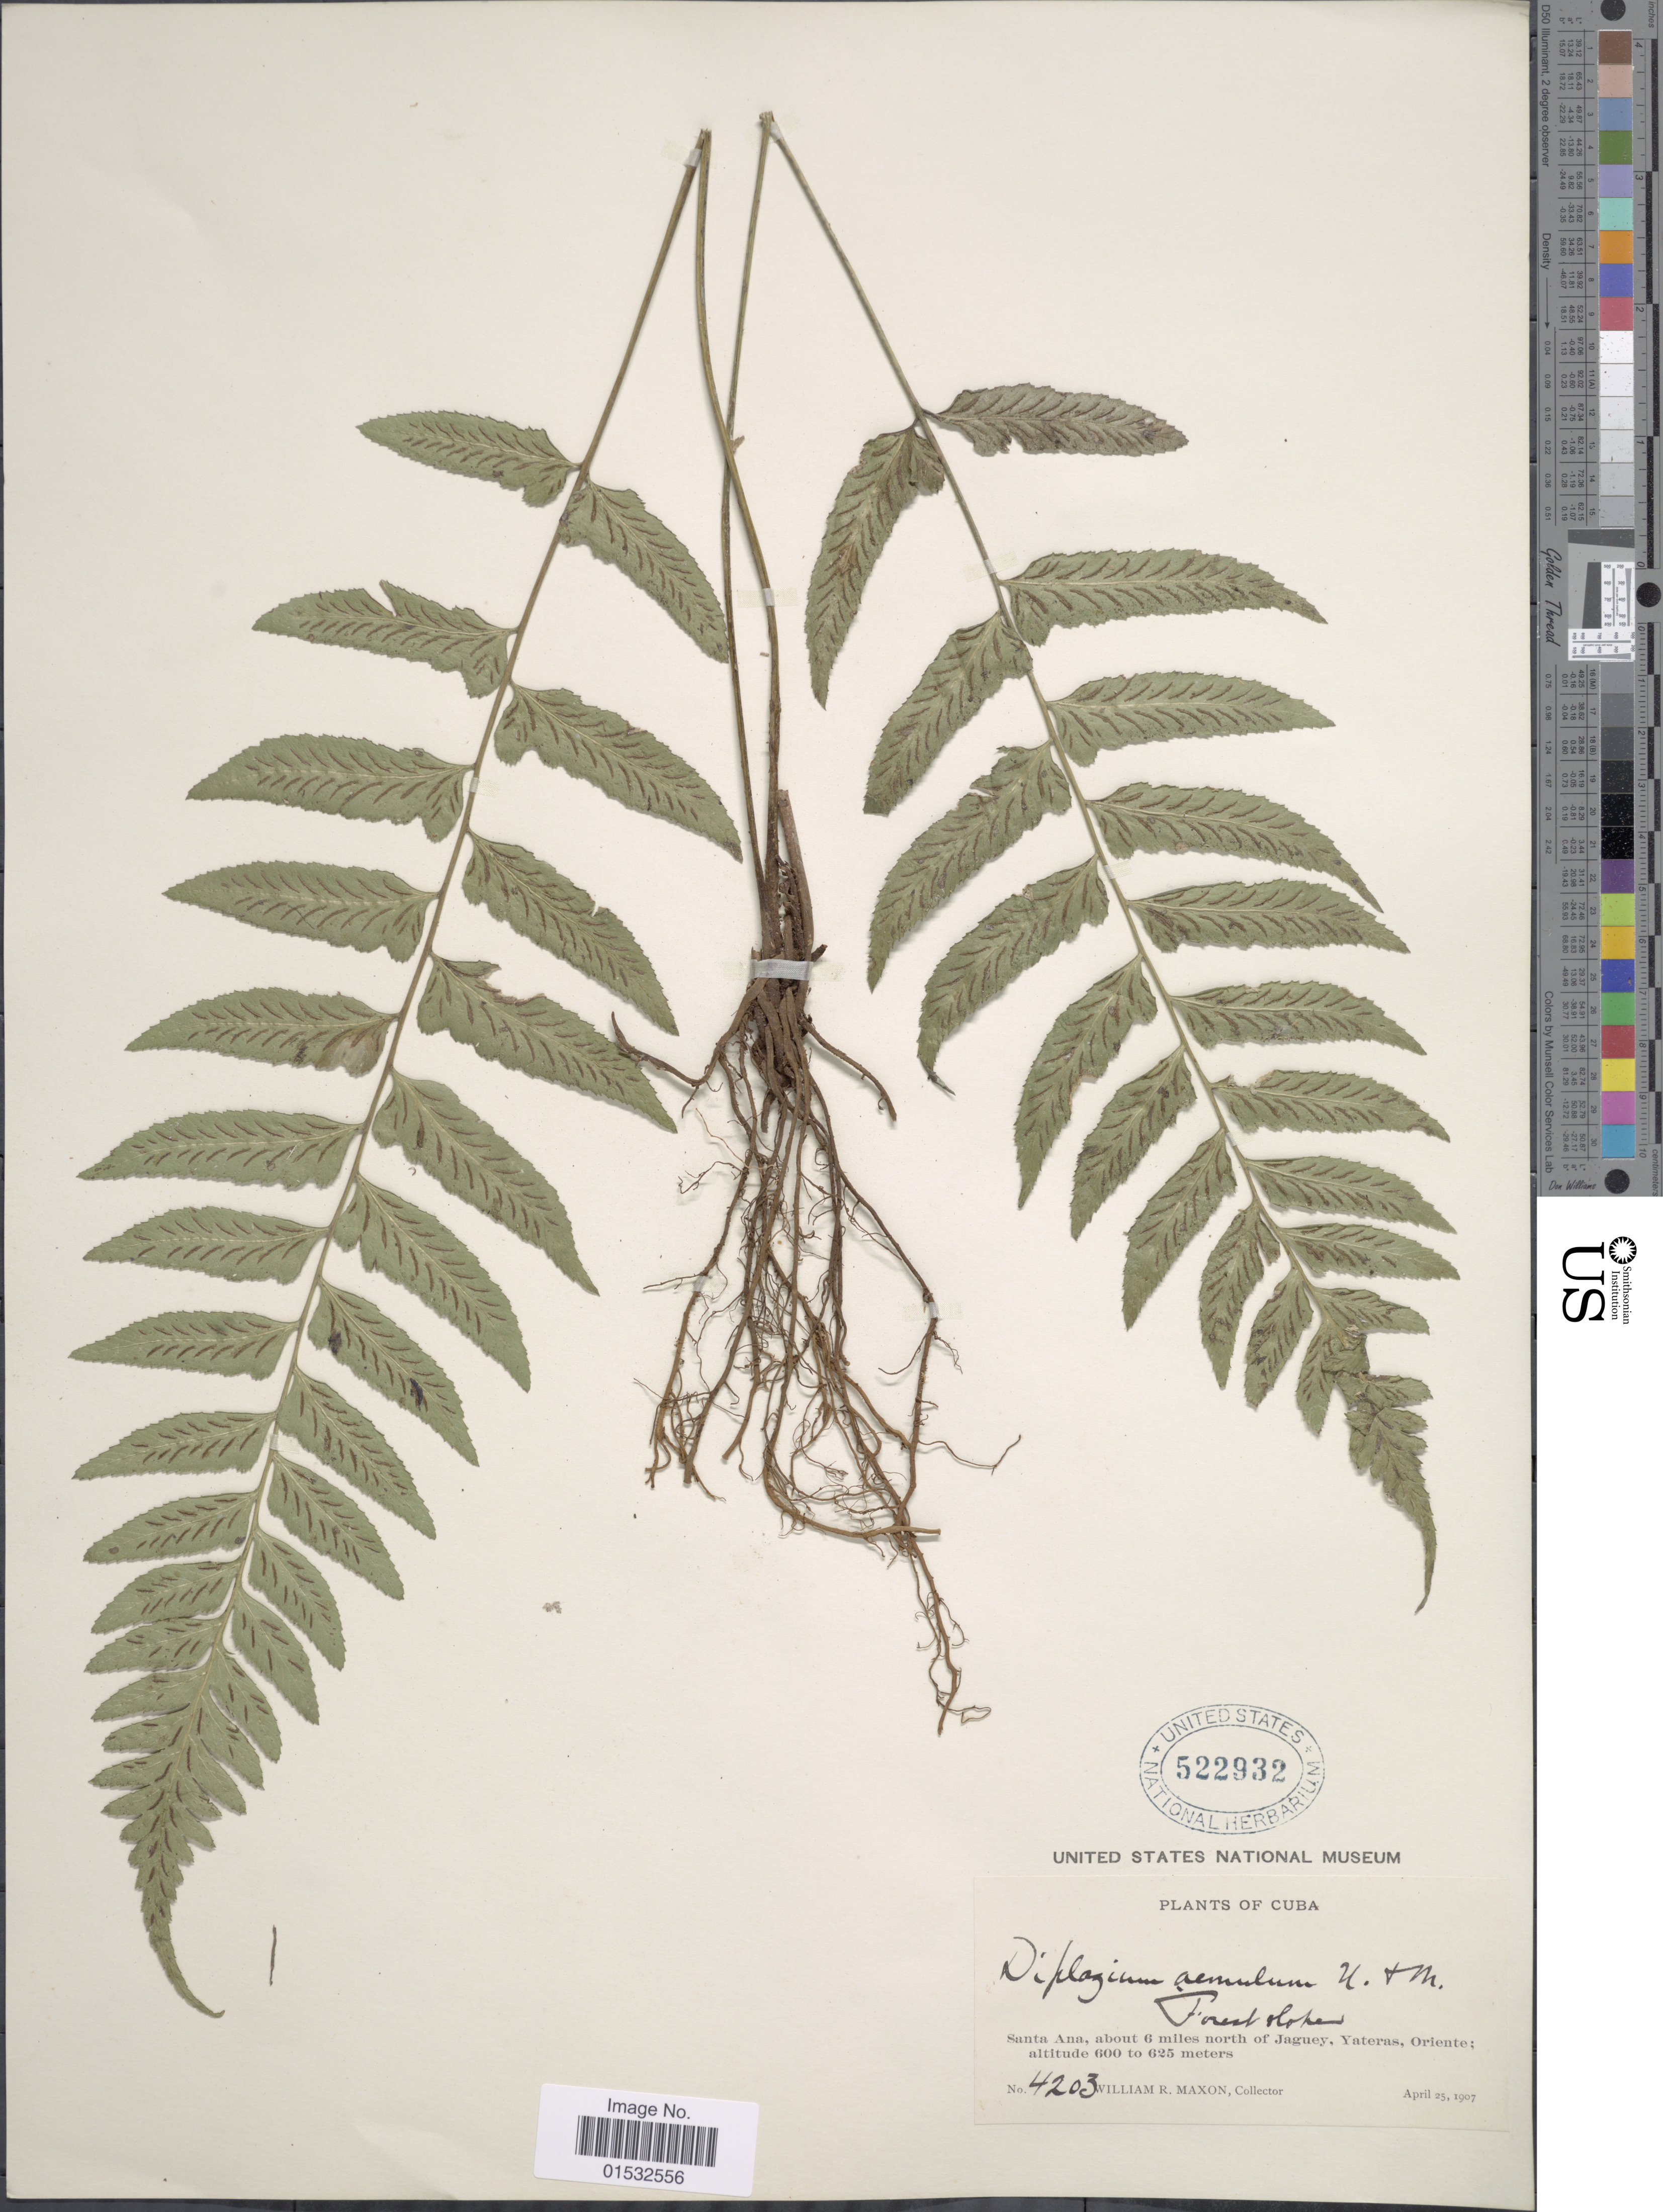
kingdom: Plantae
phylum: Tracheophyta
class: Polypodiopsida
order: Polypodiales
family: Athyriaceae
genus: Diplazium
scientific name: Diplazium unilobum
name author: (Poir.) Hieron.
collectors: W. R. Maxon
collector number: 4203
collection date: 1907-04-25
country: Cuba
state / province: Oriente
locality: Forest slope. Santa Ana, about 6 miles north of Jaguey, Yateras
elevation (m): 600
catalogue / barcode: US 522932